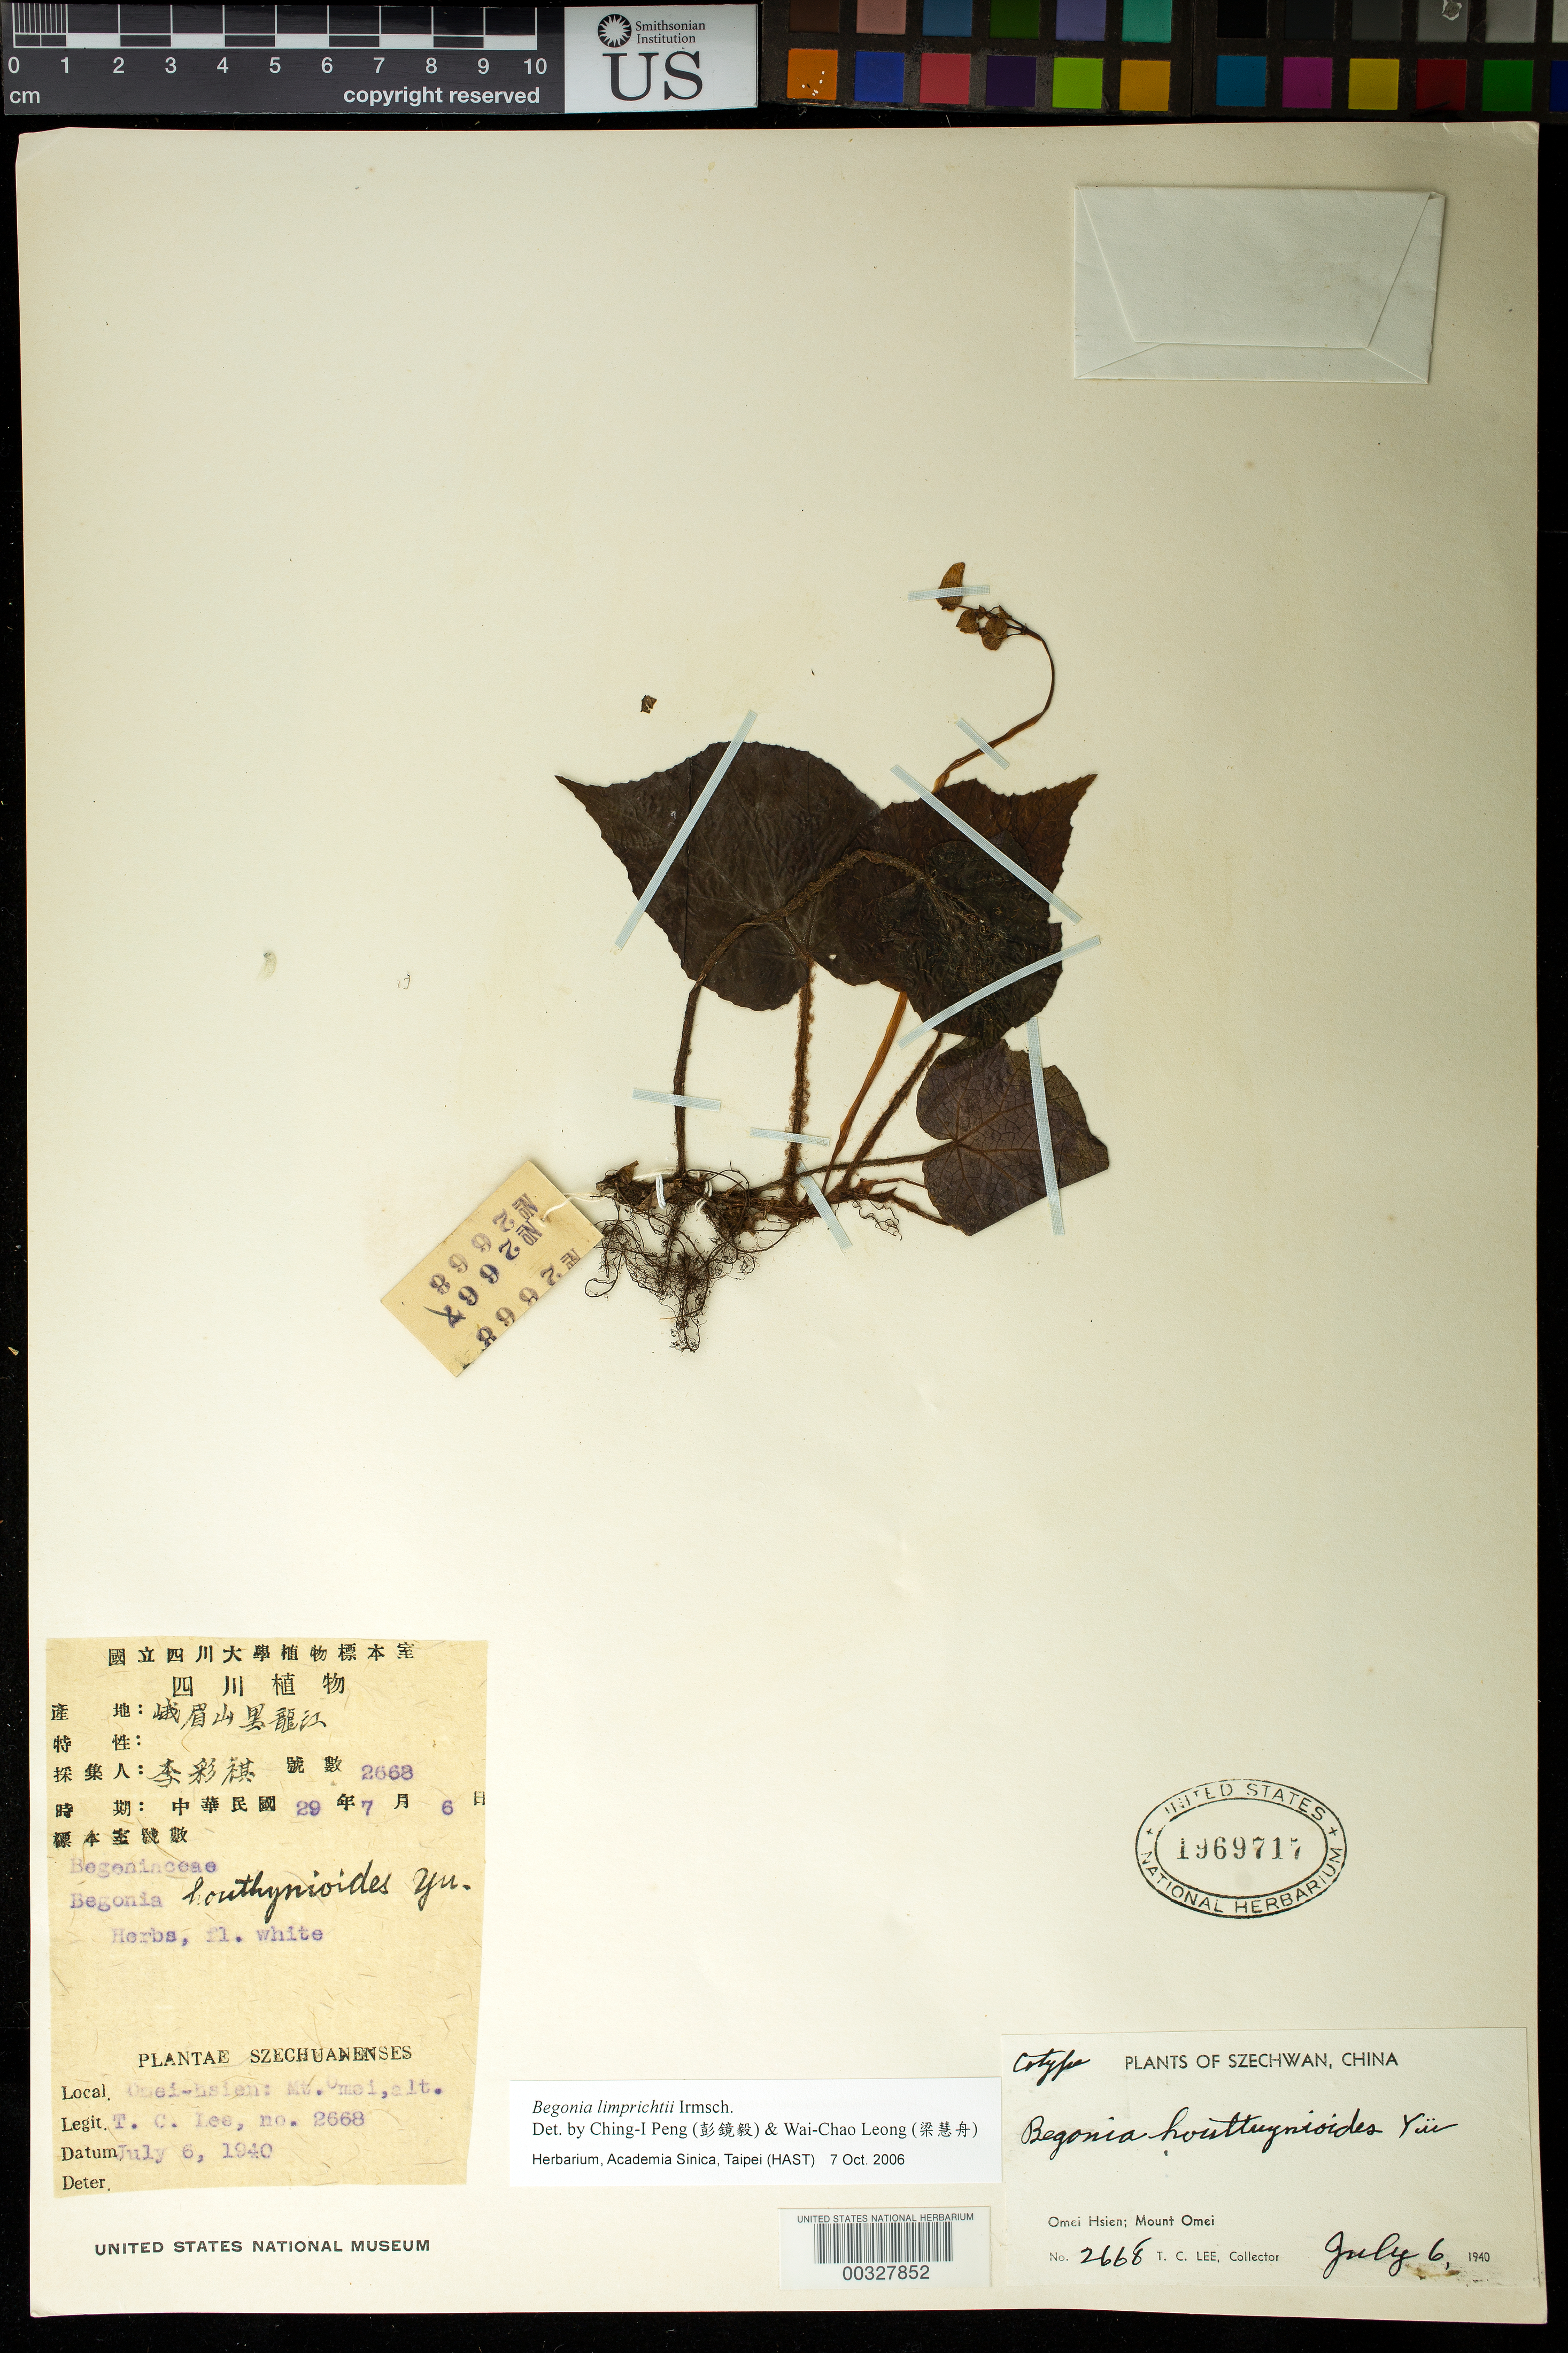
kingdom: Plantae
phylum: Tracheophyta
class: Magnoliopsida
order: Cucurbitales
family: Begoniaceae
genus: Begonia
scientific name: Begonia limprichtii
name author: Irmsch.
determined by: Peng, Ching-I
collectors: T. Lee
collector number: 2668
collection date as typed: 06 Jul 1940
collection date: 1940-07-06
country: China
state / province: Sichuan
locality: Omei hsien, mount omei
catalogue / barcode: US 1969717